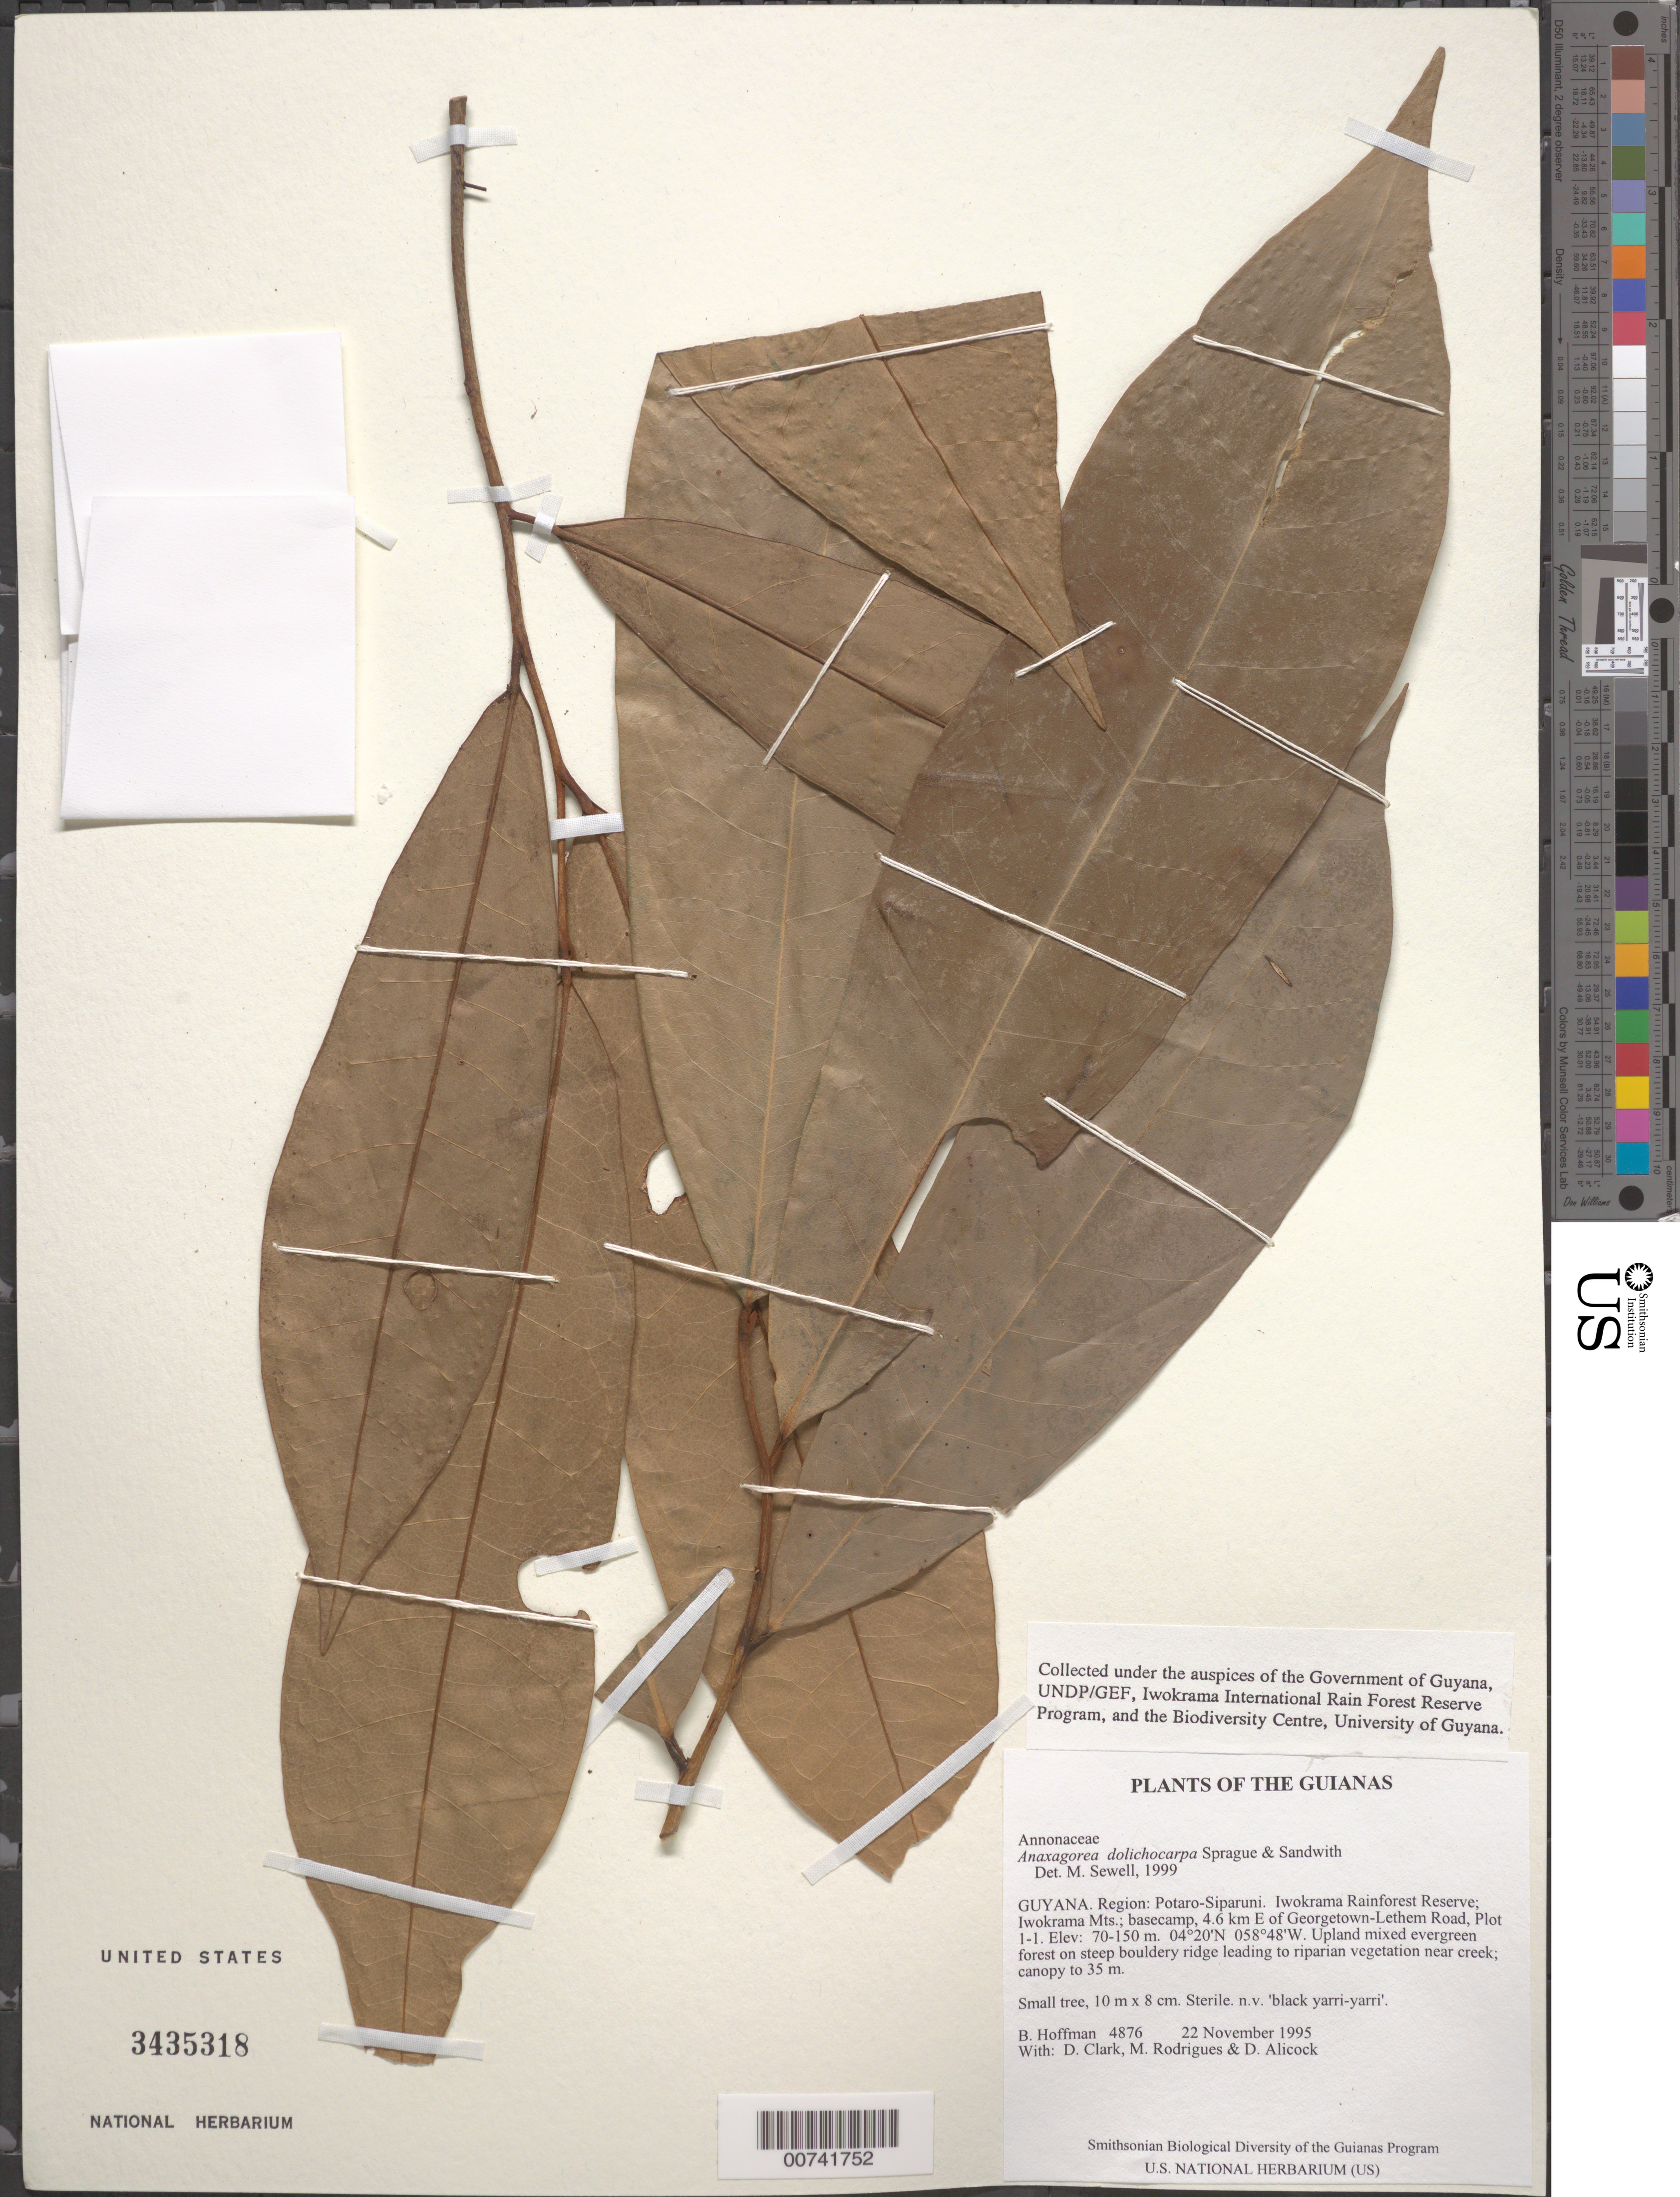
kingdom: Plantae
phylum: Tracheophyta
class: Magnoliopsida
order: Magnoliales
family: Annonaceae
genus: Anaxagorea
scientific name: Anaxagorea dolichocarpa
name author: Sprague & Sandwith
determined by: Sewell, M.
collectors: B. Hoffman, H. D. Clarke, M. Rodrigues & D. Allicock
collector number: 4876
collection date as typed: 22 November 1995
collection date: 1995-11-22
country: Guyana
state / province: Potaro-Siparuni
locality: Iwokrama Rainforest Reserve; Iwokrama Mts.; basecamp at end of 4.6 km cut line E of Georgetown-Lethem Road, Iwokrama Plot 1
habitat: Upland mixed evergreen forest on steep bouldery ridge leading to riparian vegetation near creek; canopy to 35 m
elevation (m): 70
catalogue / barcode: US 3435318